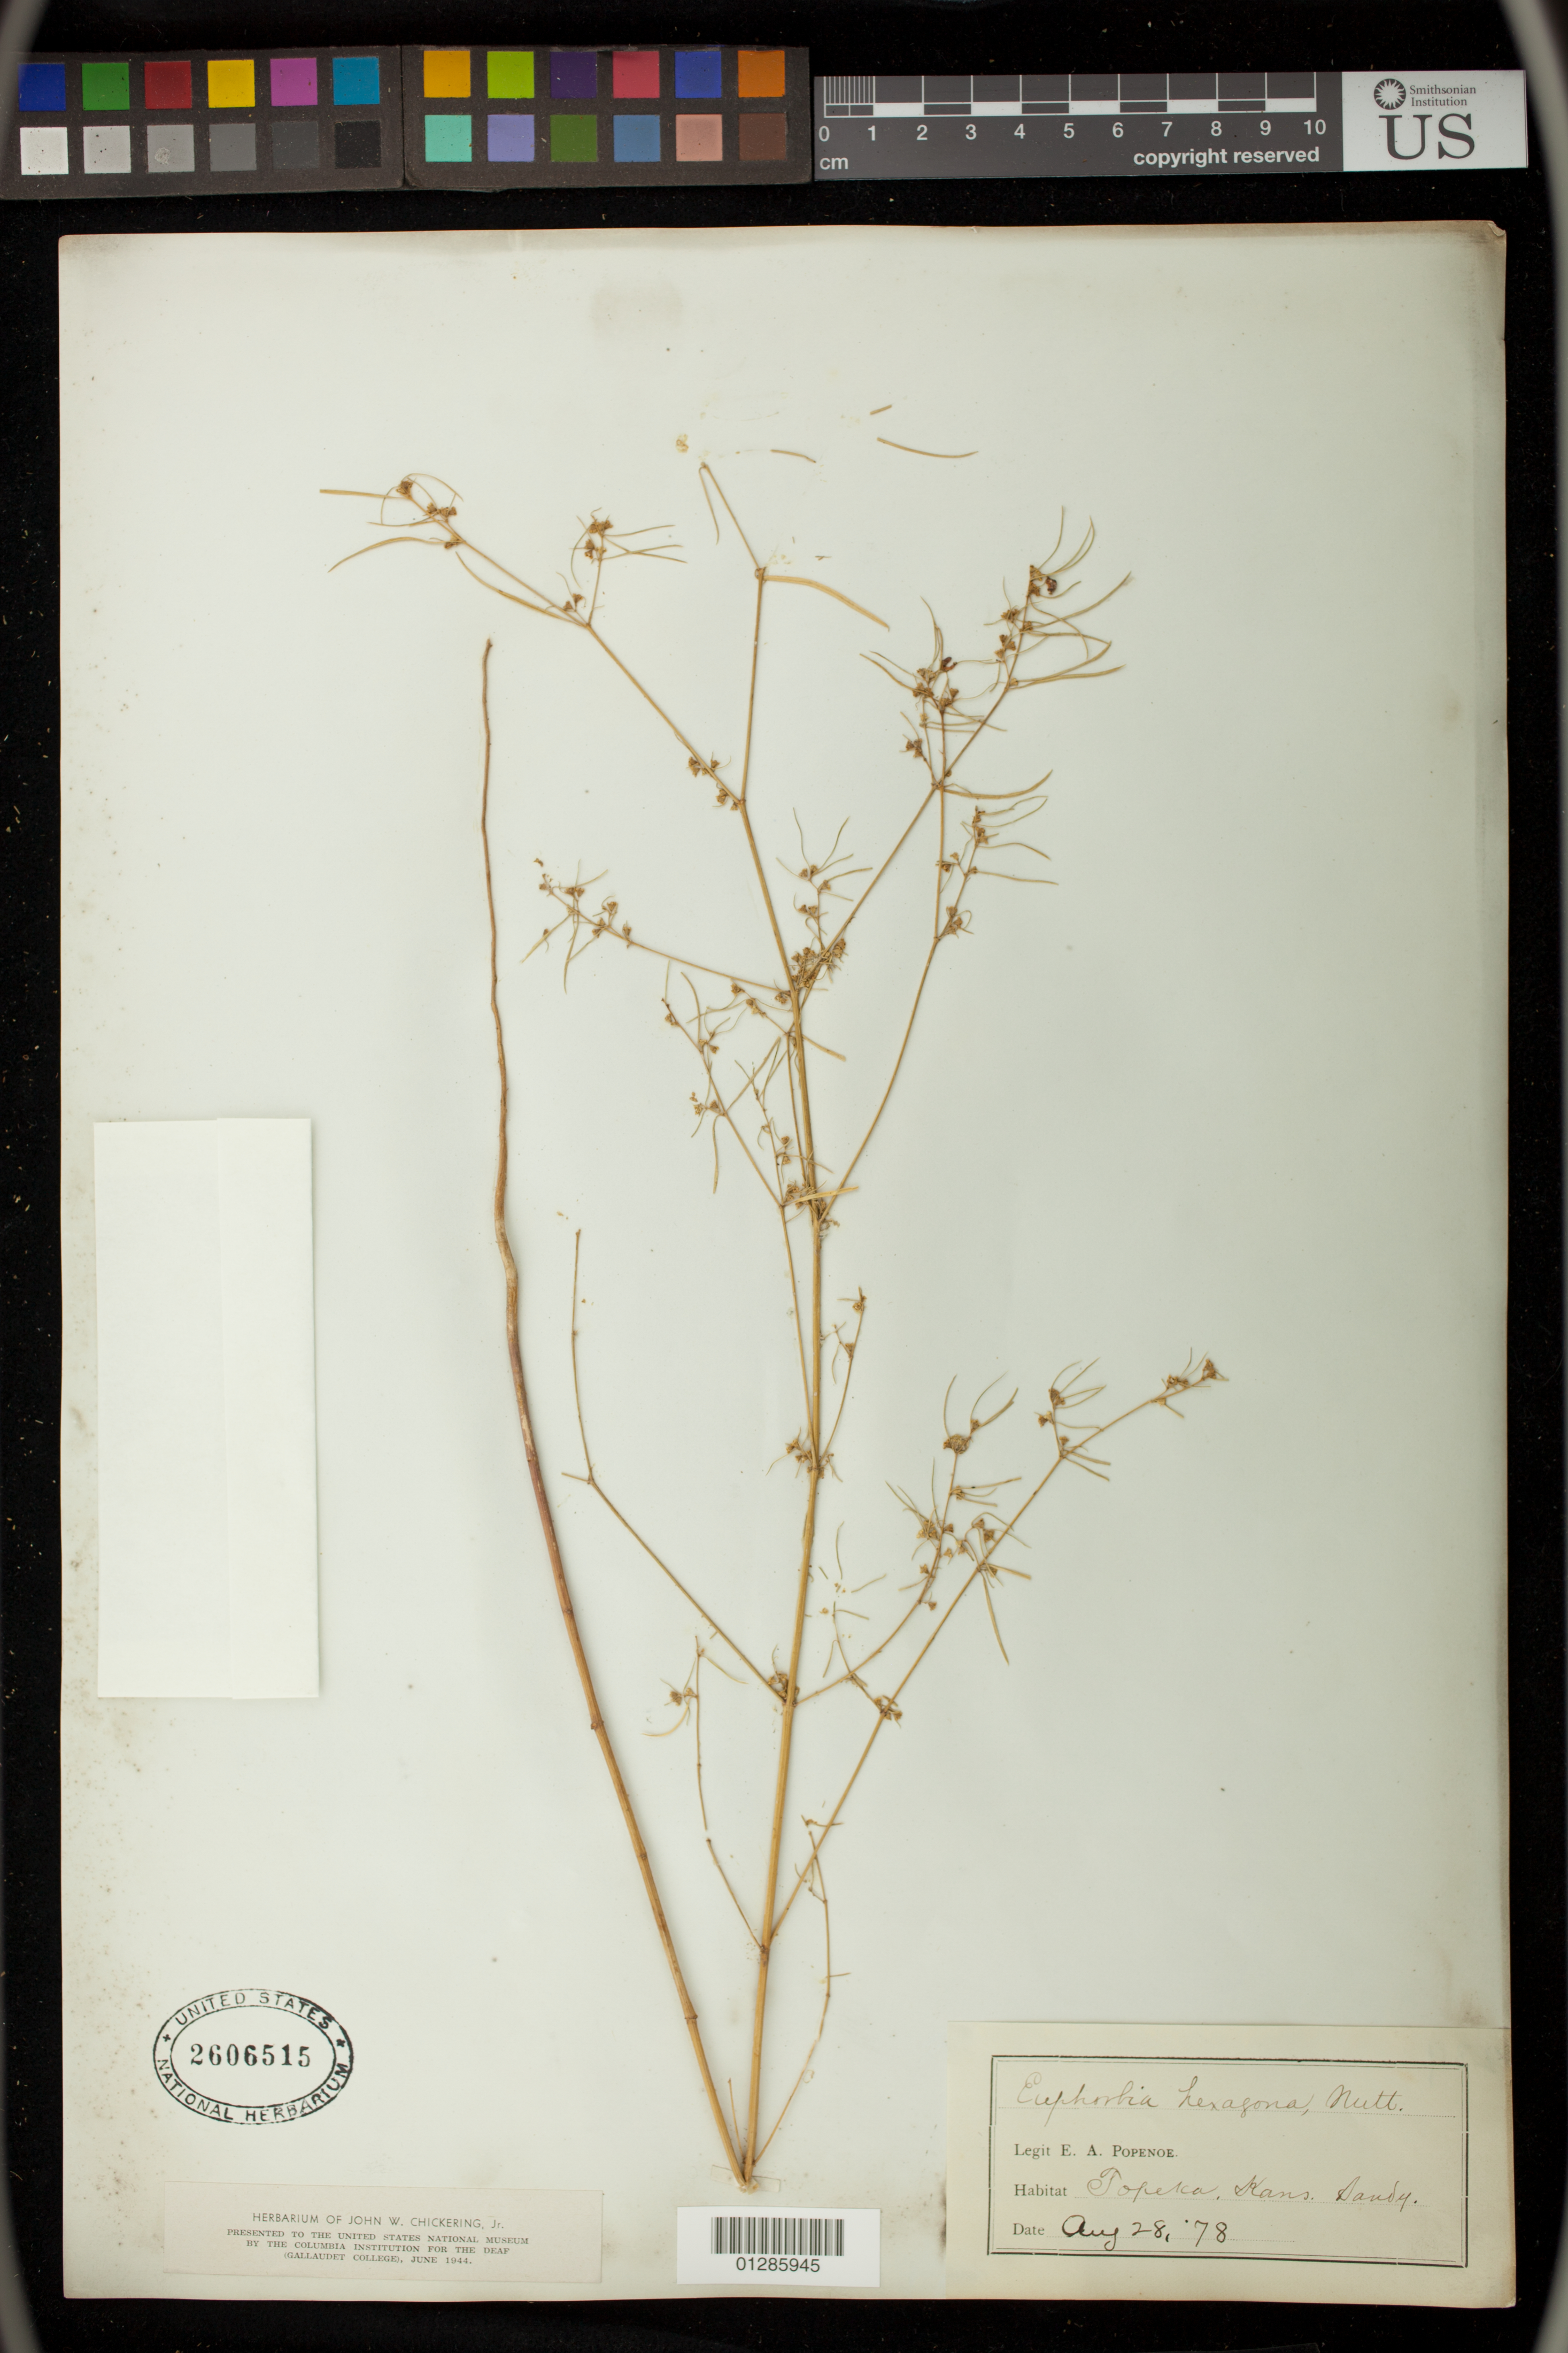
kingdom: Plantae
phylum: Tracheophyta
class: Magnoliopsida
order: Malpighiales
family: Euphorbiaceae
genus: Euphorbia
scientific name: Euphorbia hexagona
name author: Nutt. ex Spreng.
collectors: E. A. Popenoe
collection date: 1878-08-28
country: United States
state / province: Kansas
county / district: Shawnee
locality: Topeka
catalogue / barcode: US 2606515